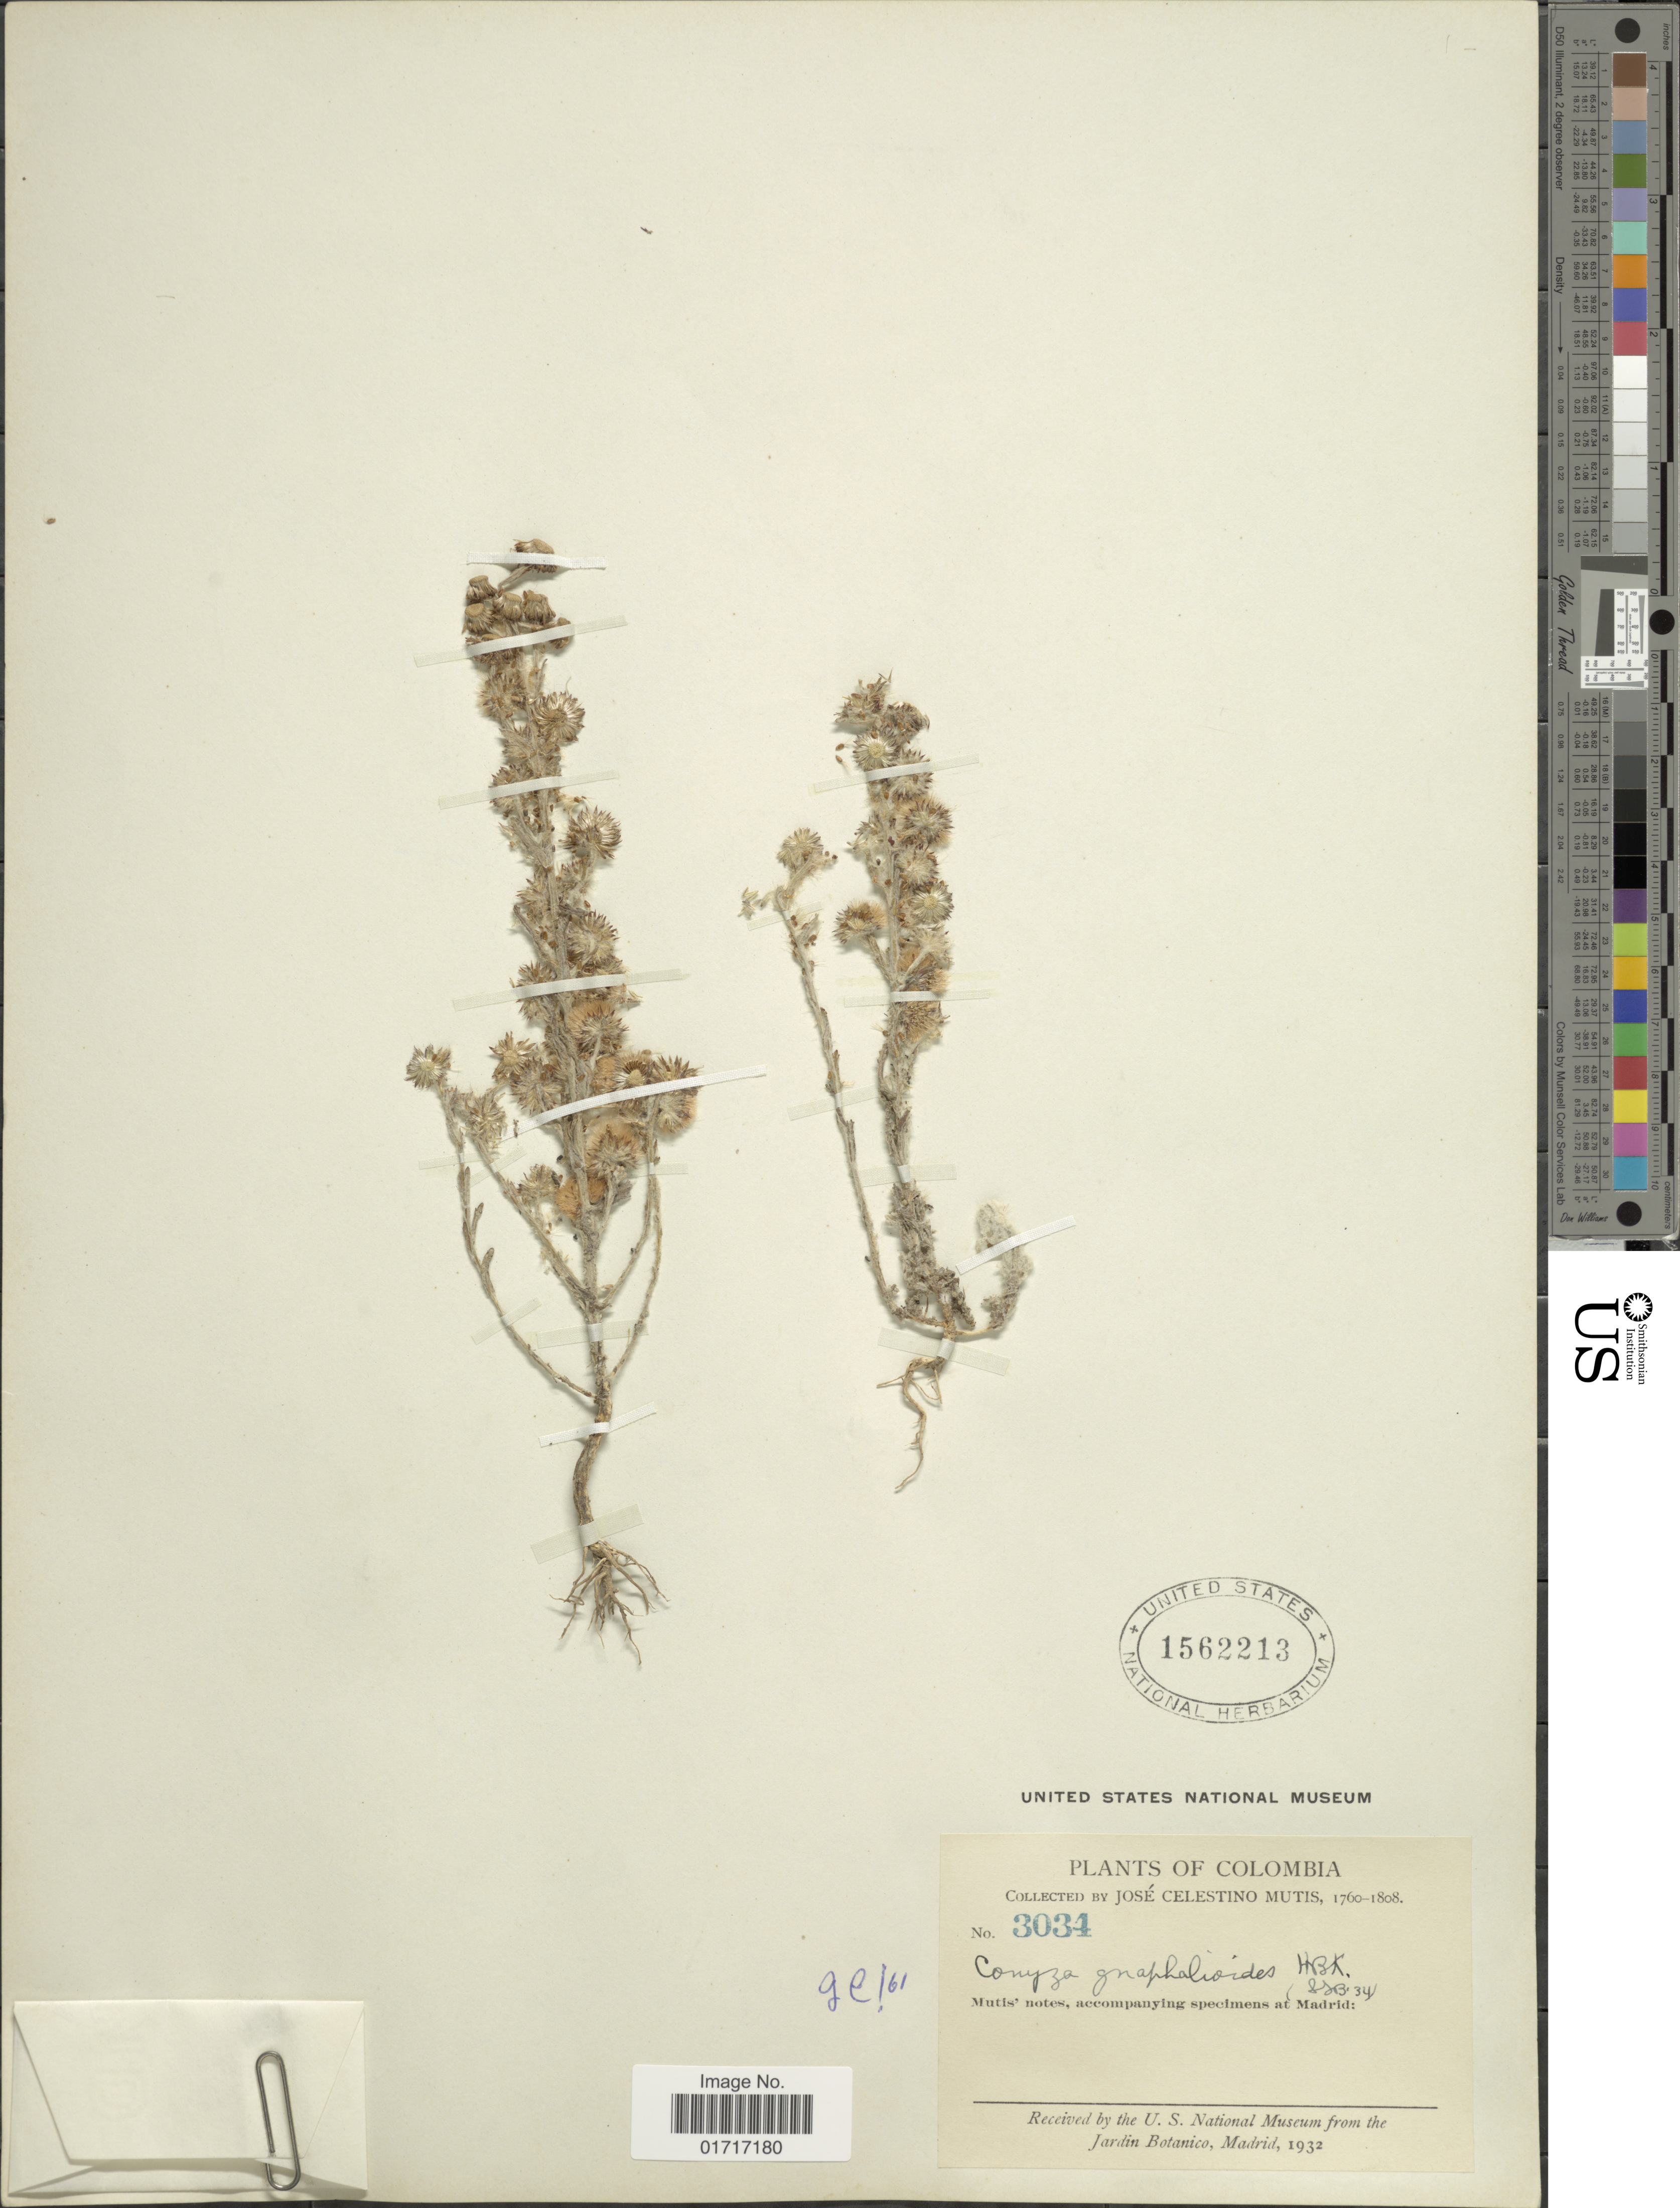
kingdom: Plantae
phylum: Tracheophyta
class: Magnoliopsida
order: Asterales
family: Asteraceae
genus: Conyza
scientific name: Conyza gnaphalioides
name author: Kunth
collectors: J. C. B. Mutis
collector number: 3034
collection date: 1760/1808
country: Colombia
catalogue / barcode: US 1562213